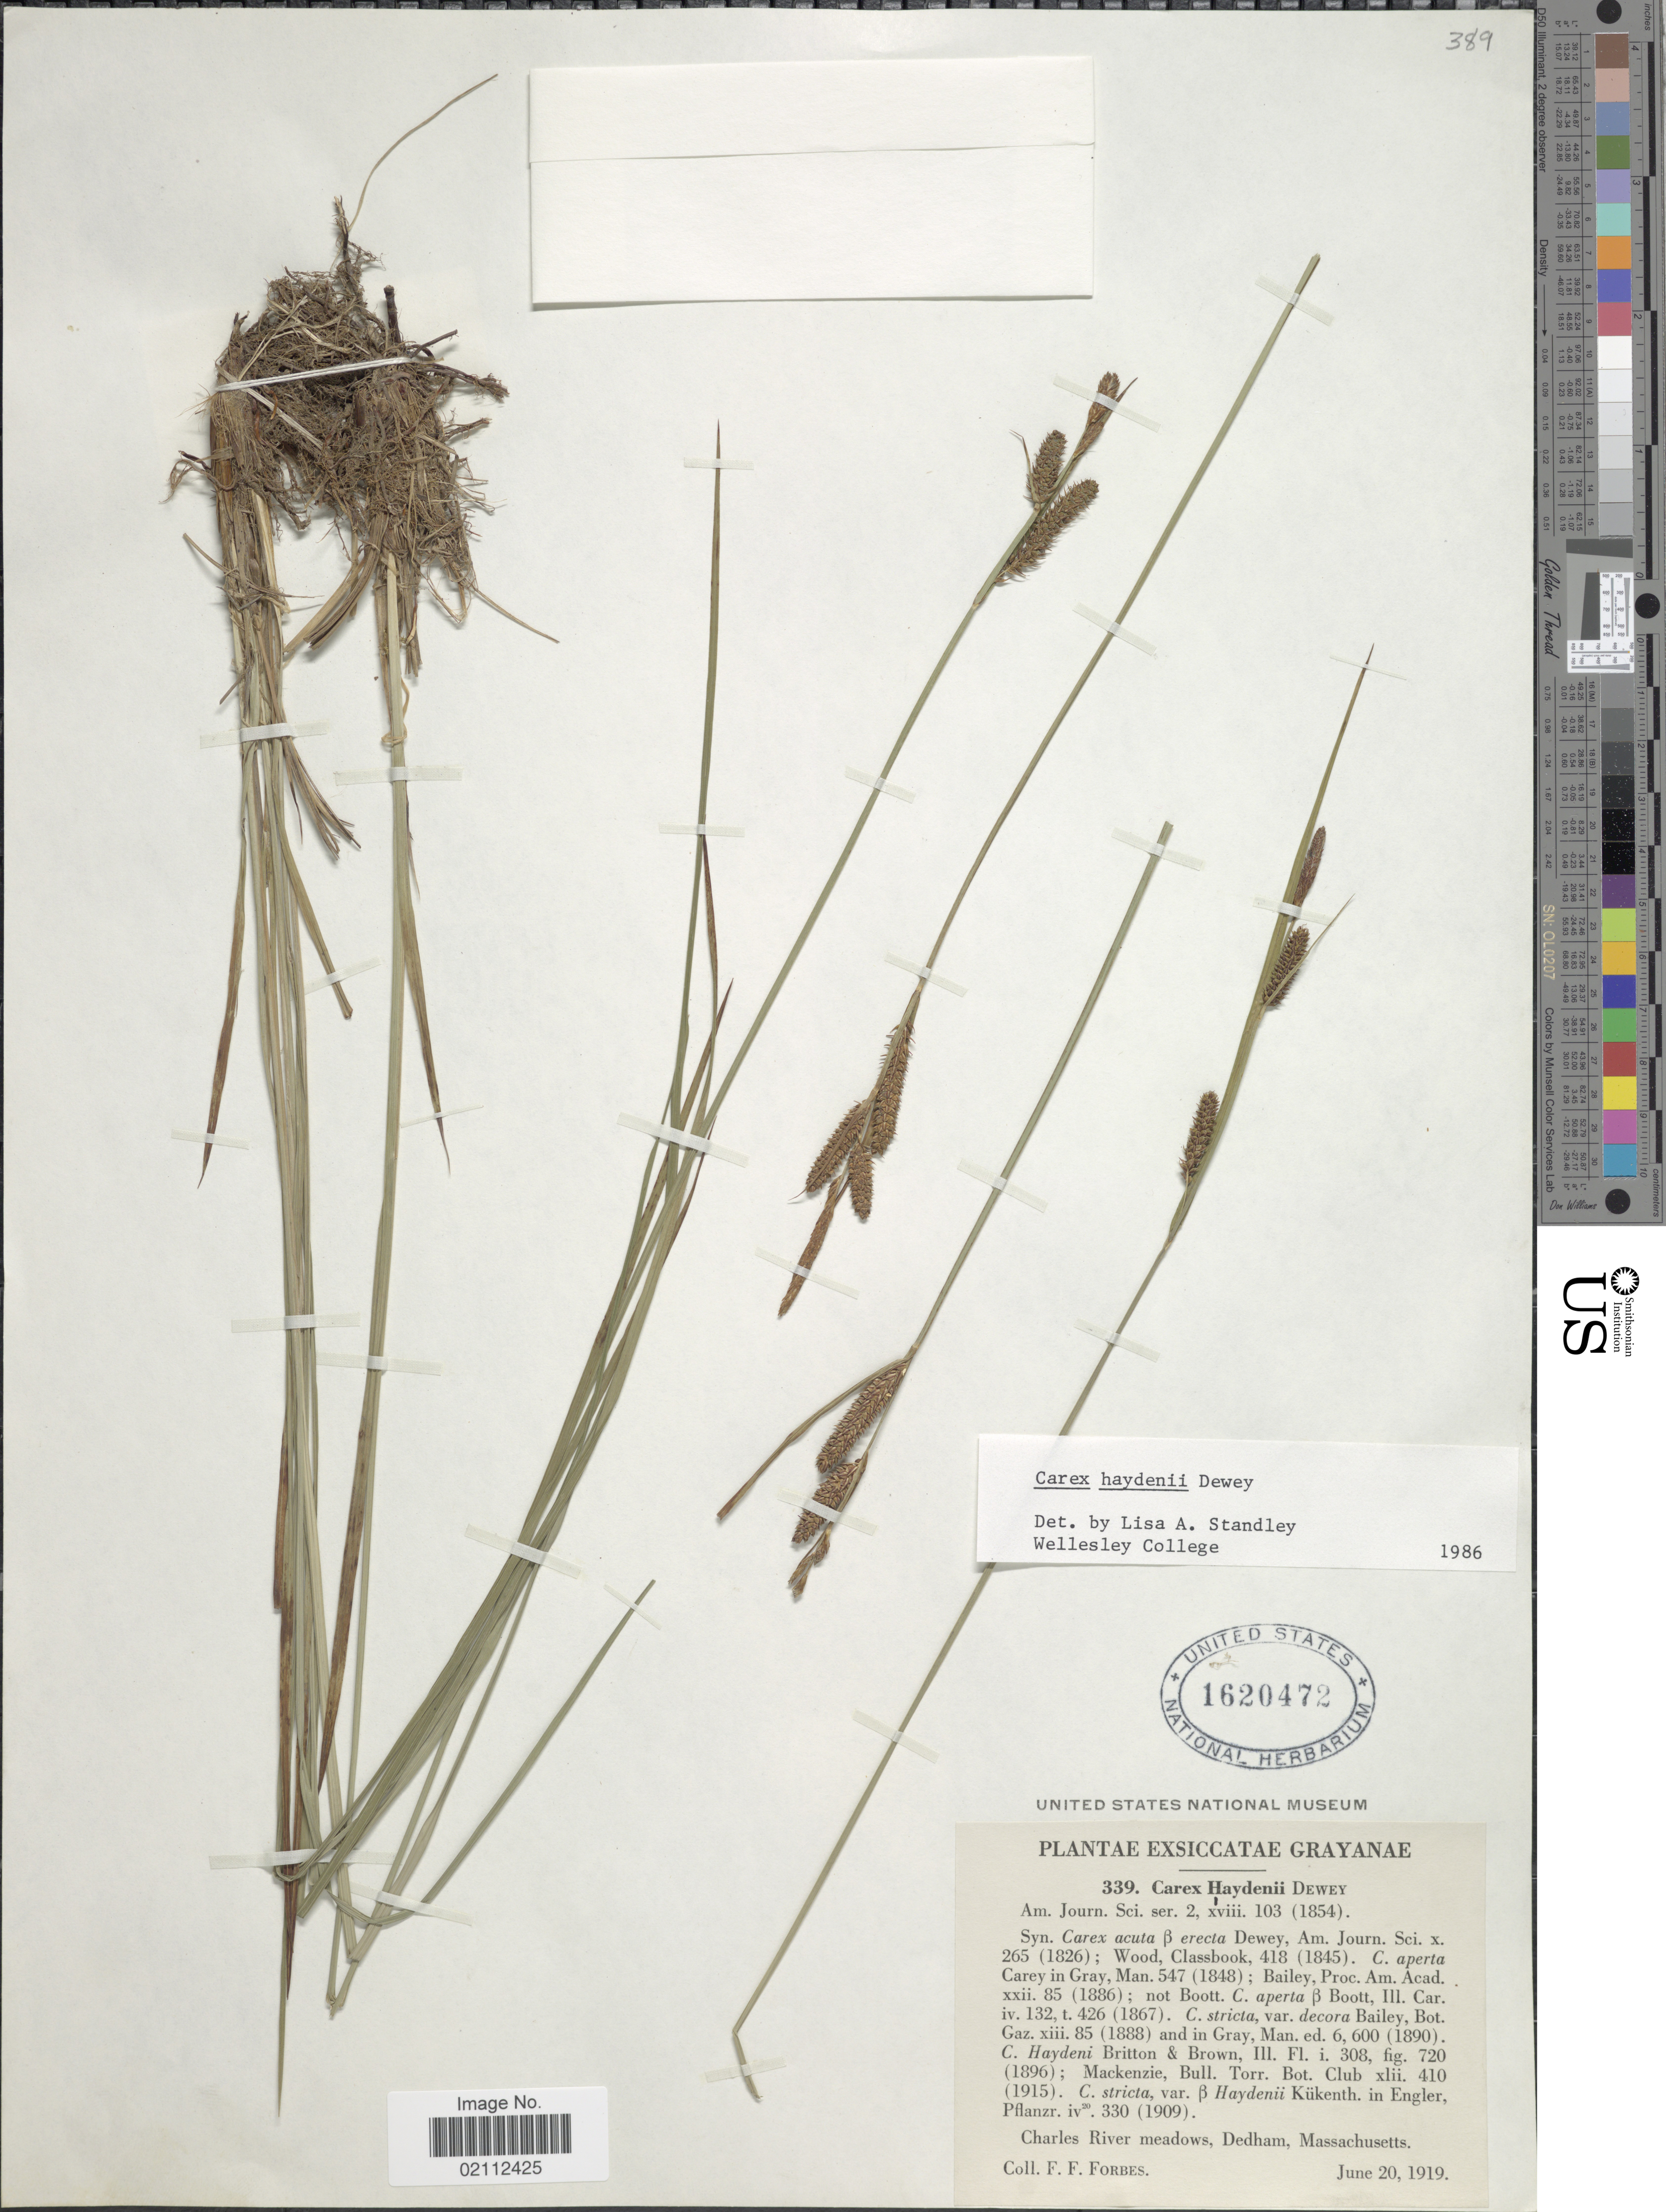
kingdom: Plantae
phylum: Tracheophyta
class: Liliopsida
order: Poales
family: Cyperaceae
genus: Carex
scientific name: Carex haydenii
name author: Dewey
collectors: F. Forbes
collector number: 339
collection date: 1919-06-20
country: United States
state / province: Massachusetts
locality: Charles River meadows, Dedham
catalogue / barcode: US 1620472